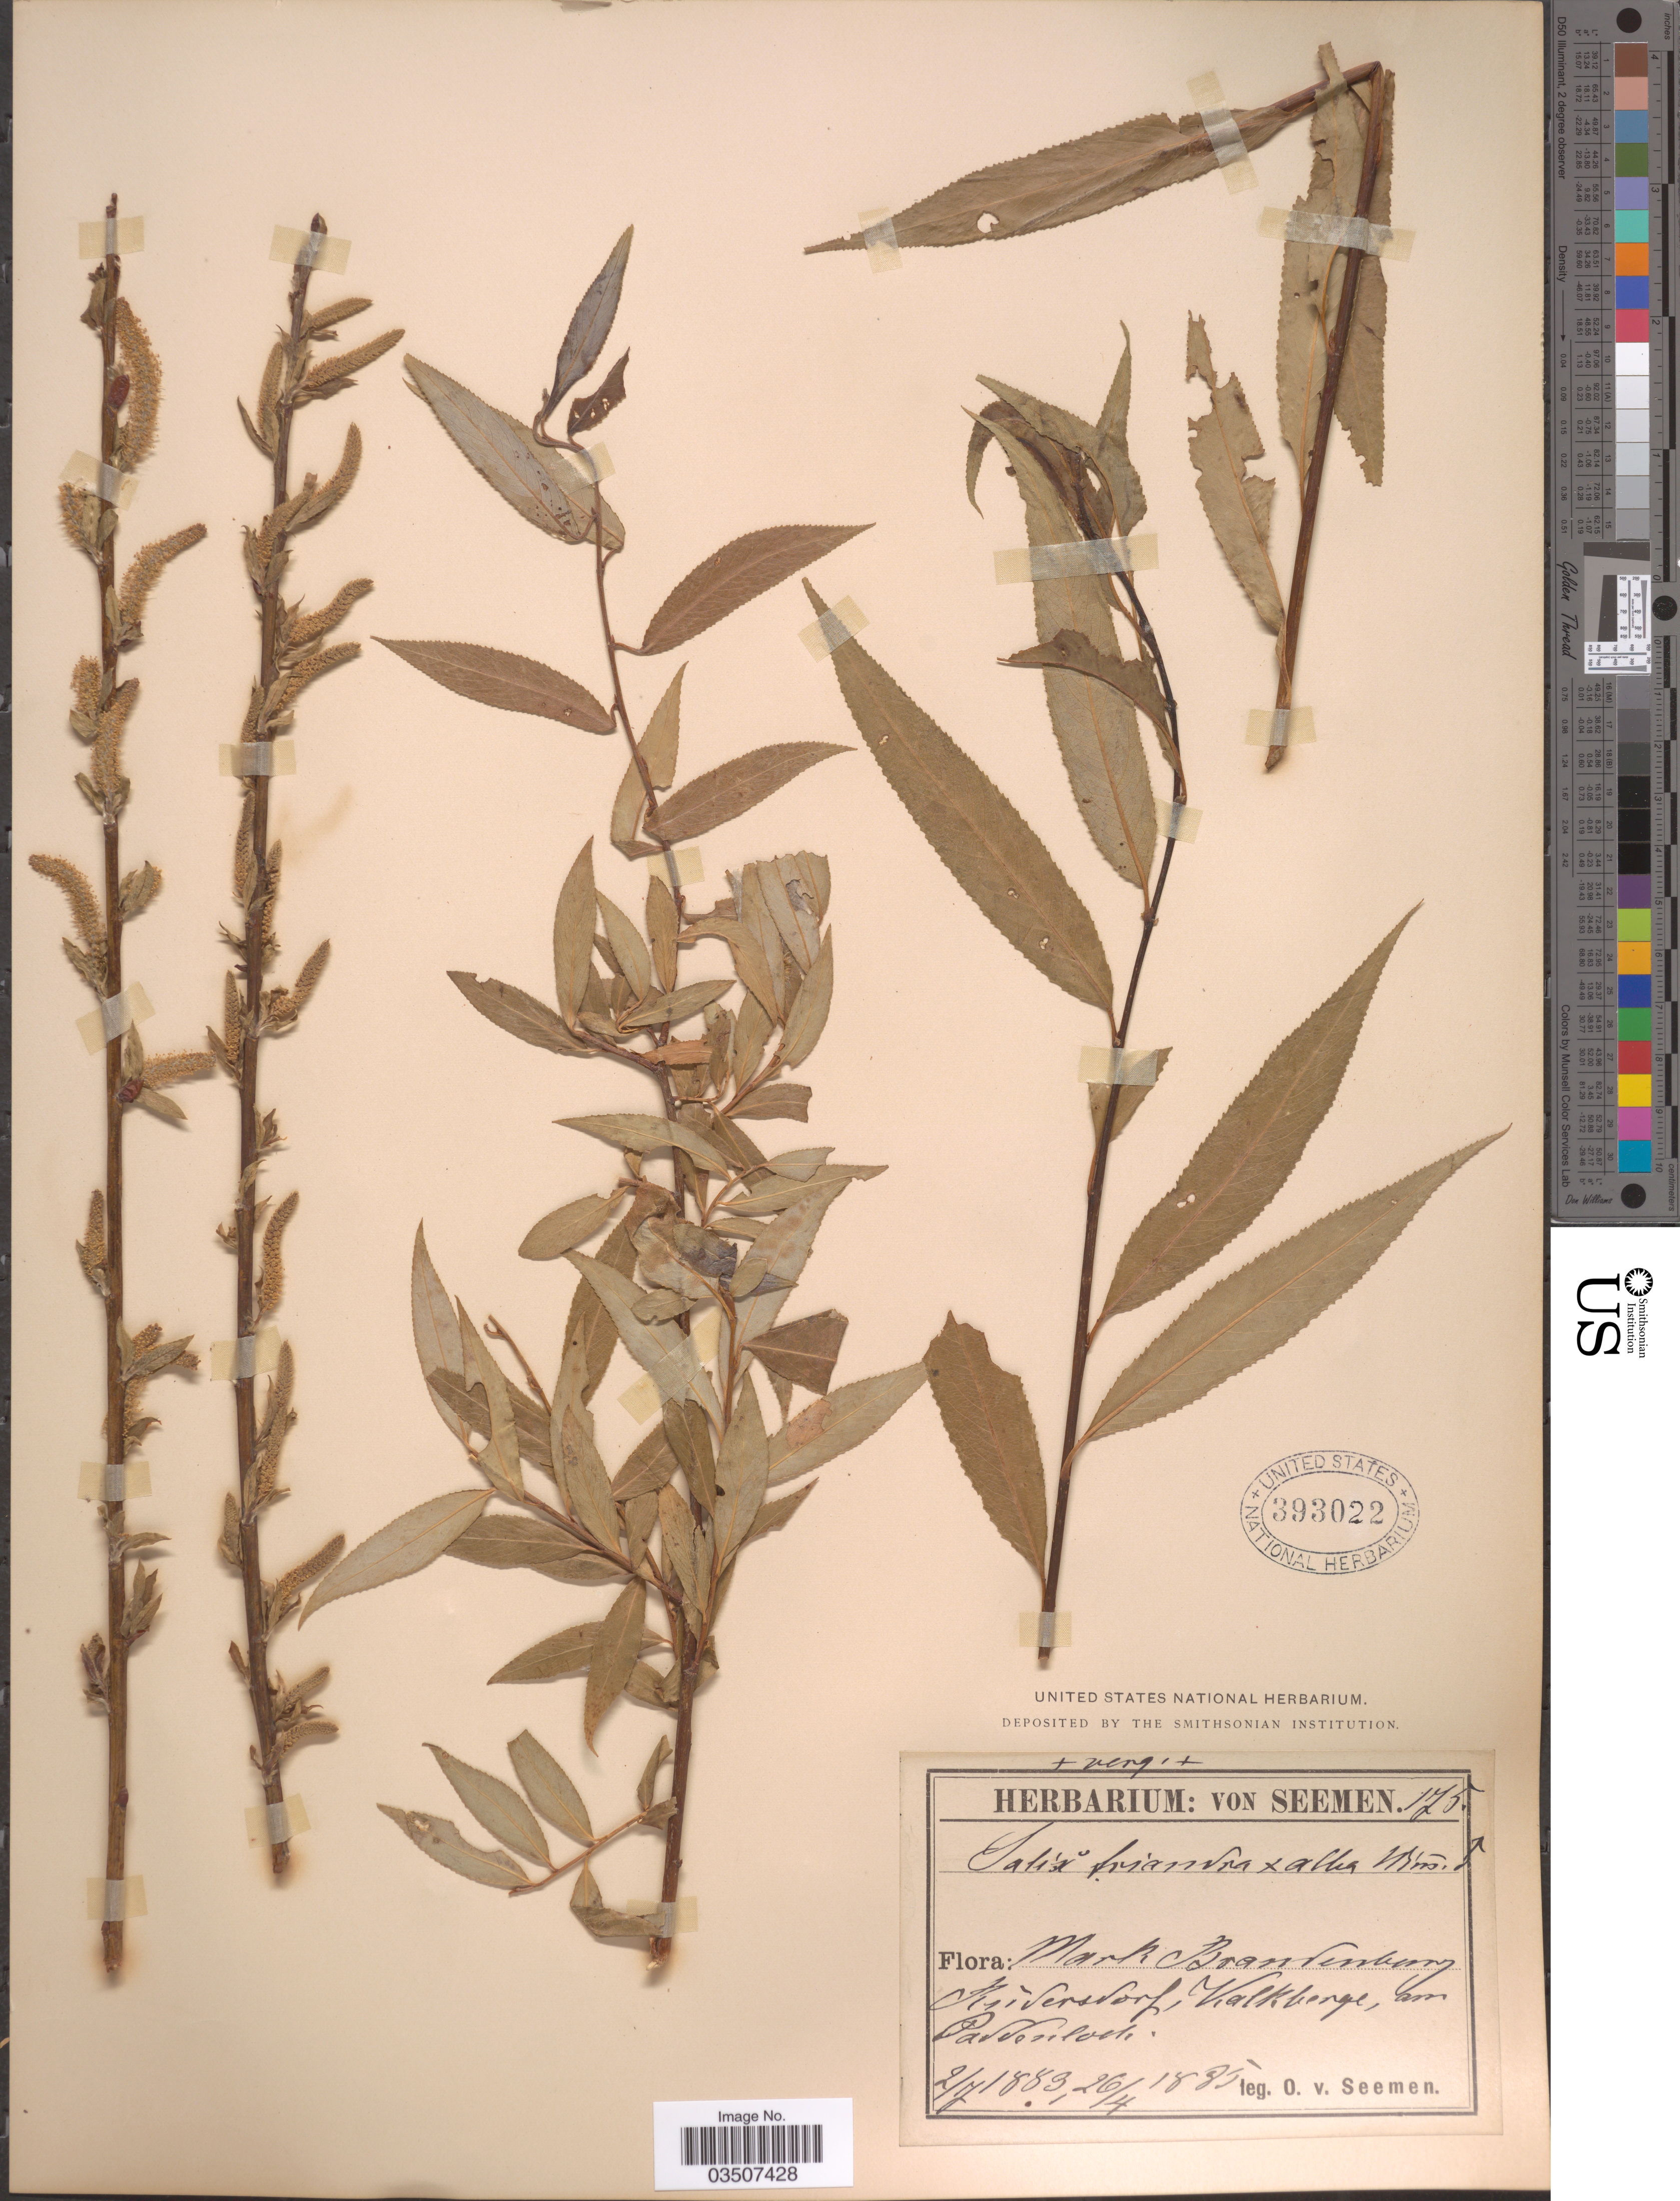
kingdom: Plantae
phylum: Tracheophyta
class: Magnoliopsida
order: Malpighiales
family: Salicaceae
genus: Salix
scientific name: Salix triandra x S. alba L.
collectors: K. O. von Seemen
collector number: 175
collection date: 1883-07-02/1885-04-26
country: Germany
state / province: Brandenburg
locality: Mark Brandenburg. Rudersdorf, Kalkberge, am Paddenloch. [interpreted]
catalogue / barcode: US 393022